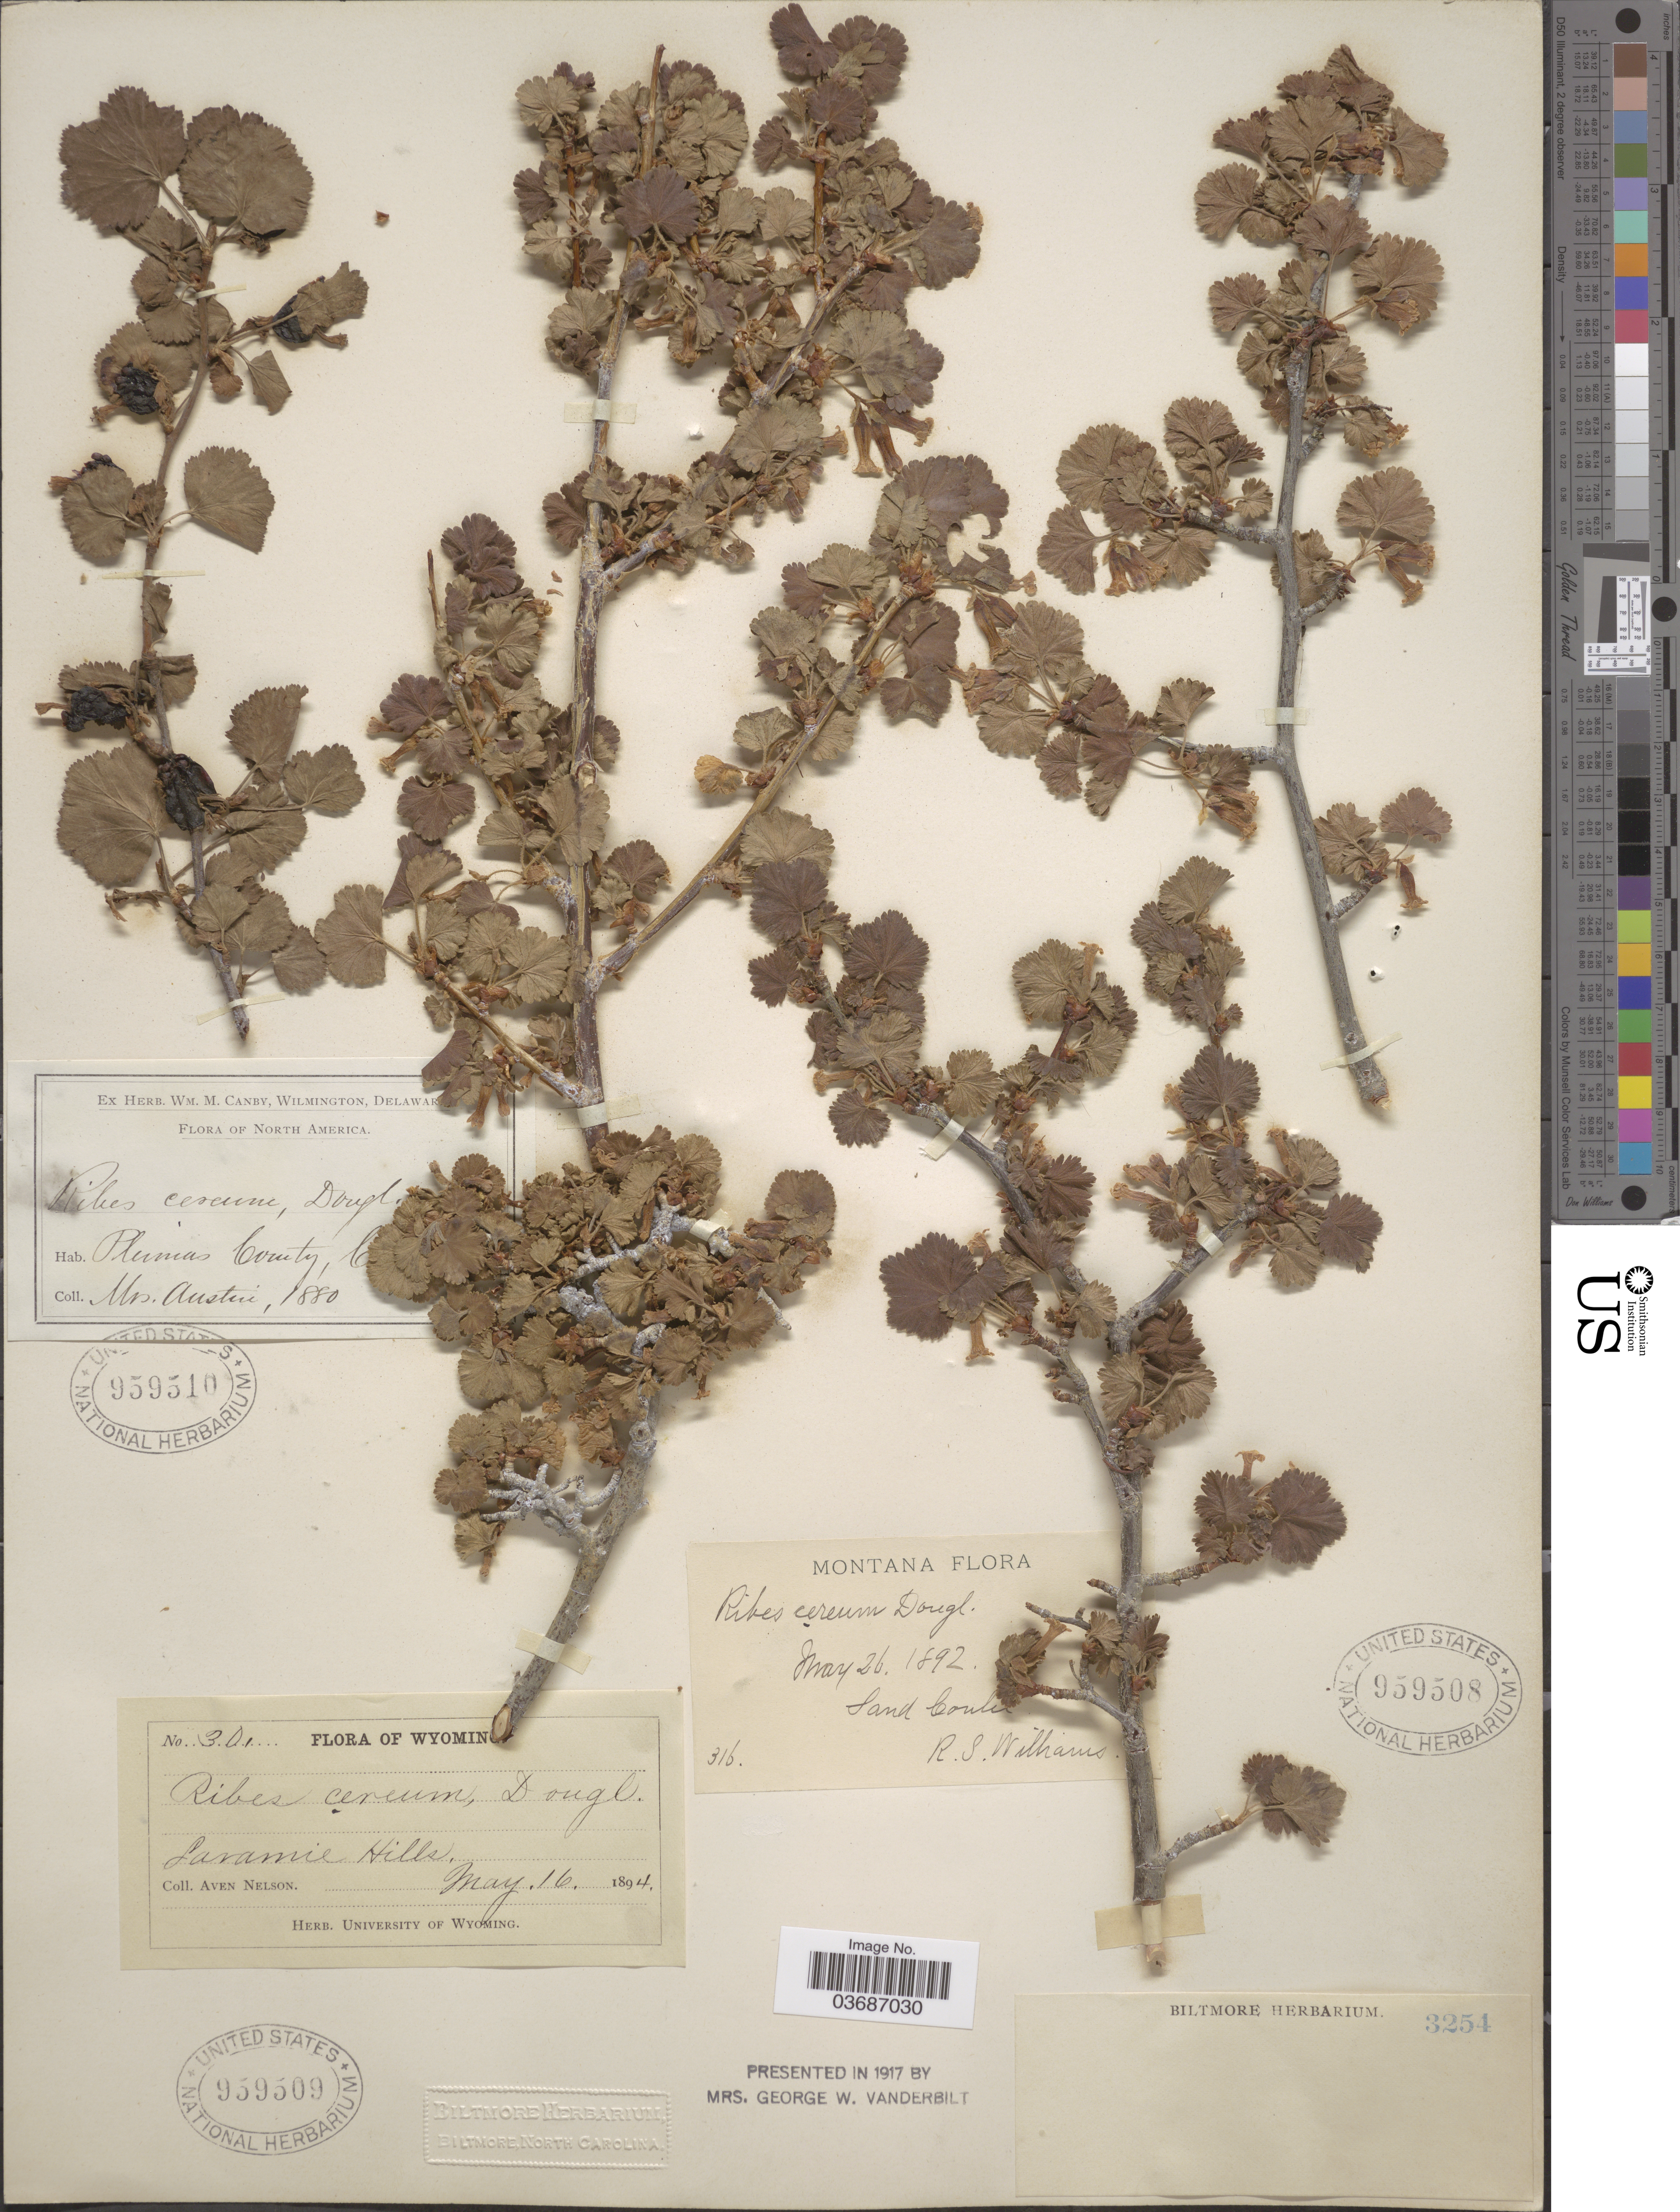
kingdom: Plantae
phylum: Tracheophyta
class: Magnoliopsida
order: Saxifragales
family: Grossulariaceae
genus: Ribes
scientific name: Ribes cereum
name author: Douglas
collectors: R. S. Williams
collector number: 316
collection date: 1892-05-26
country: United States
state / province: Montana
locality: Sand Coulee.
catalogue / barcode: US 959508-3